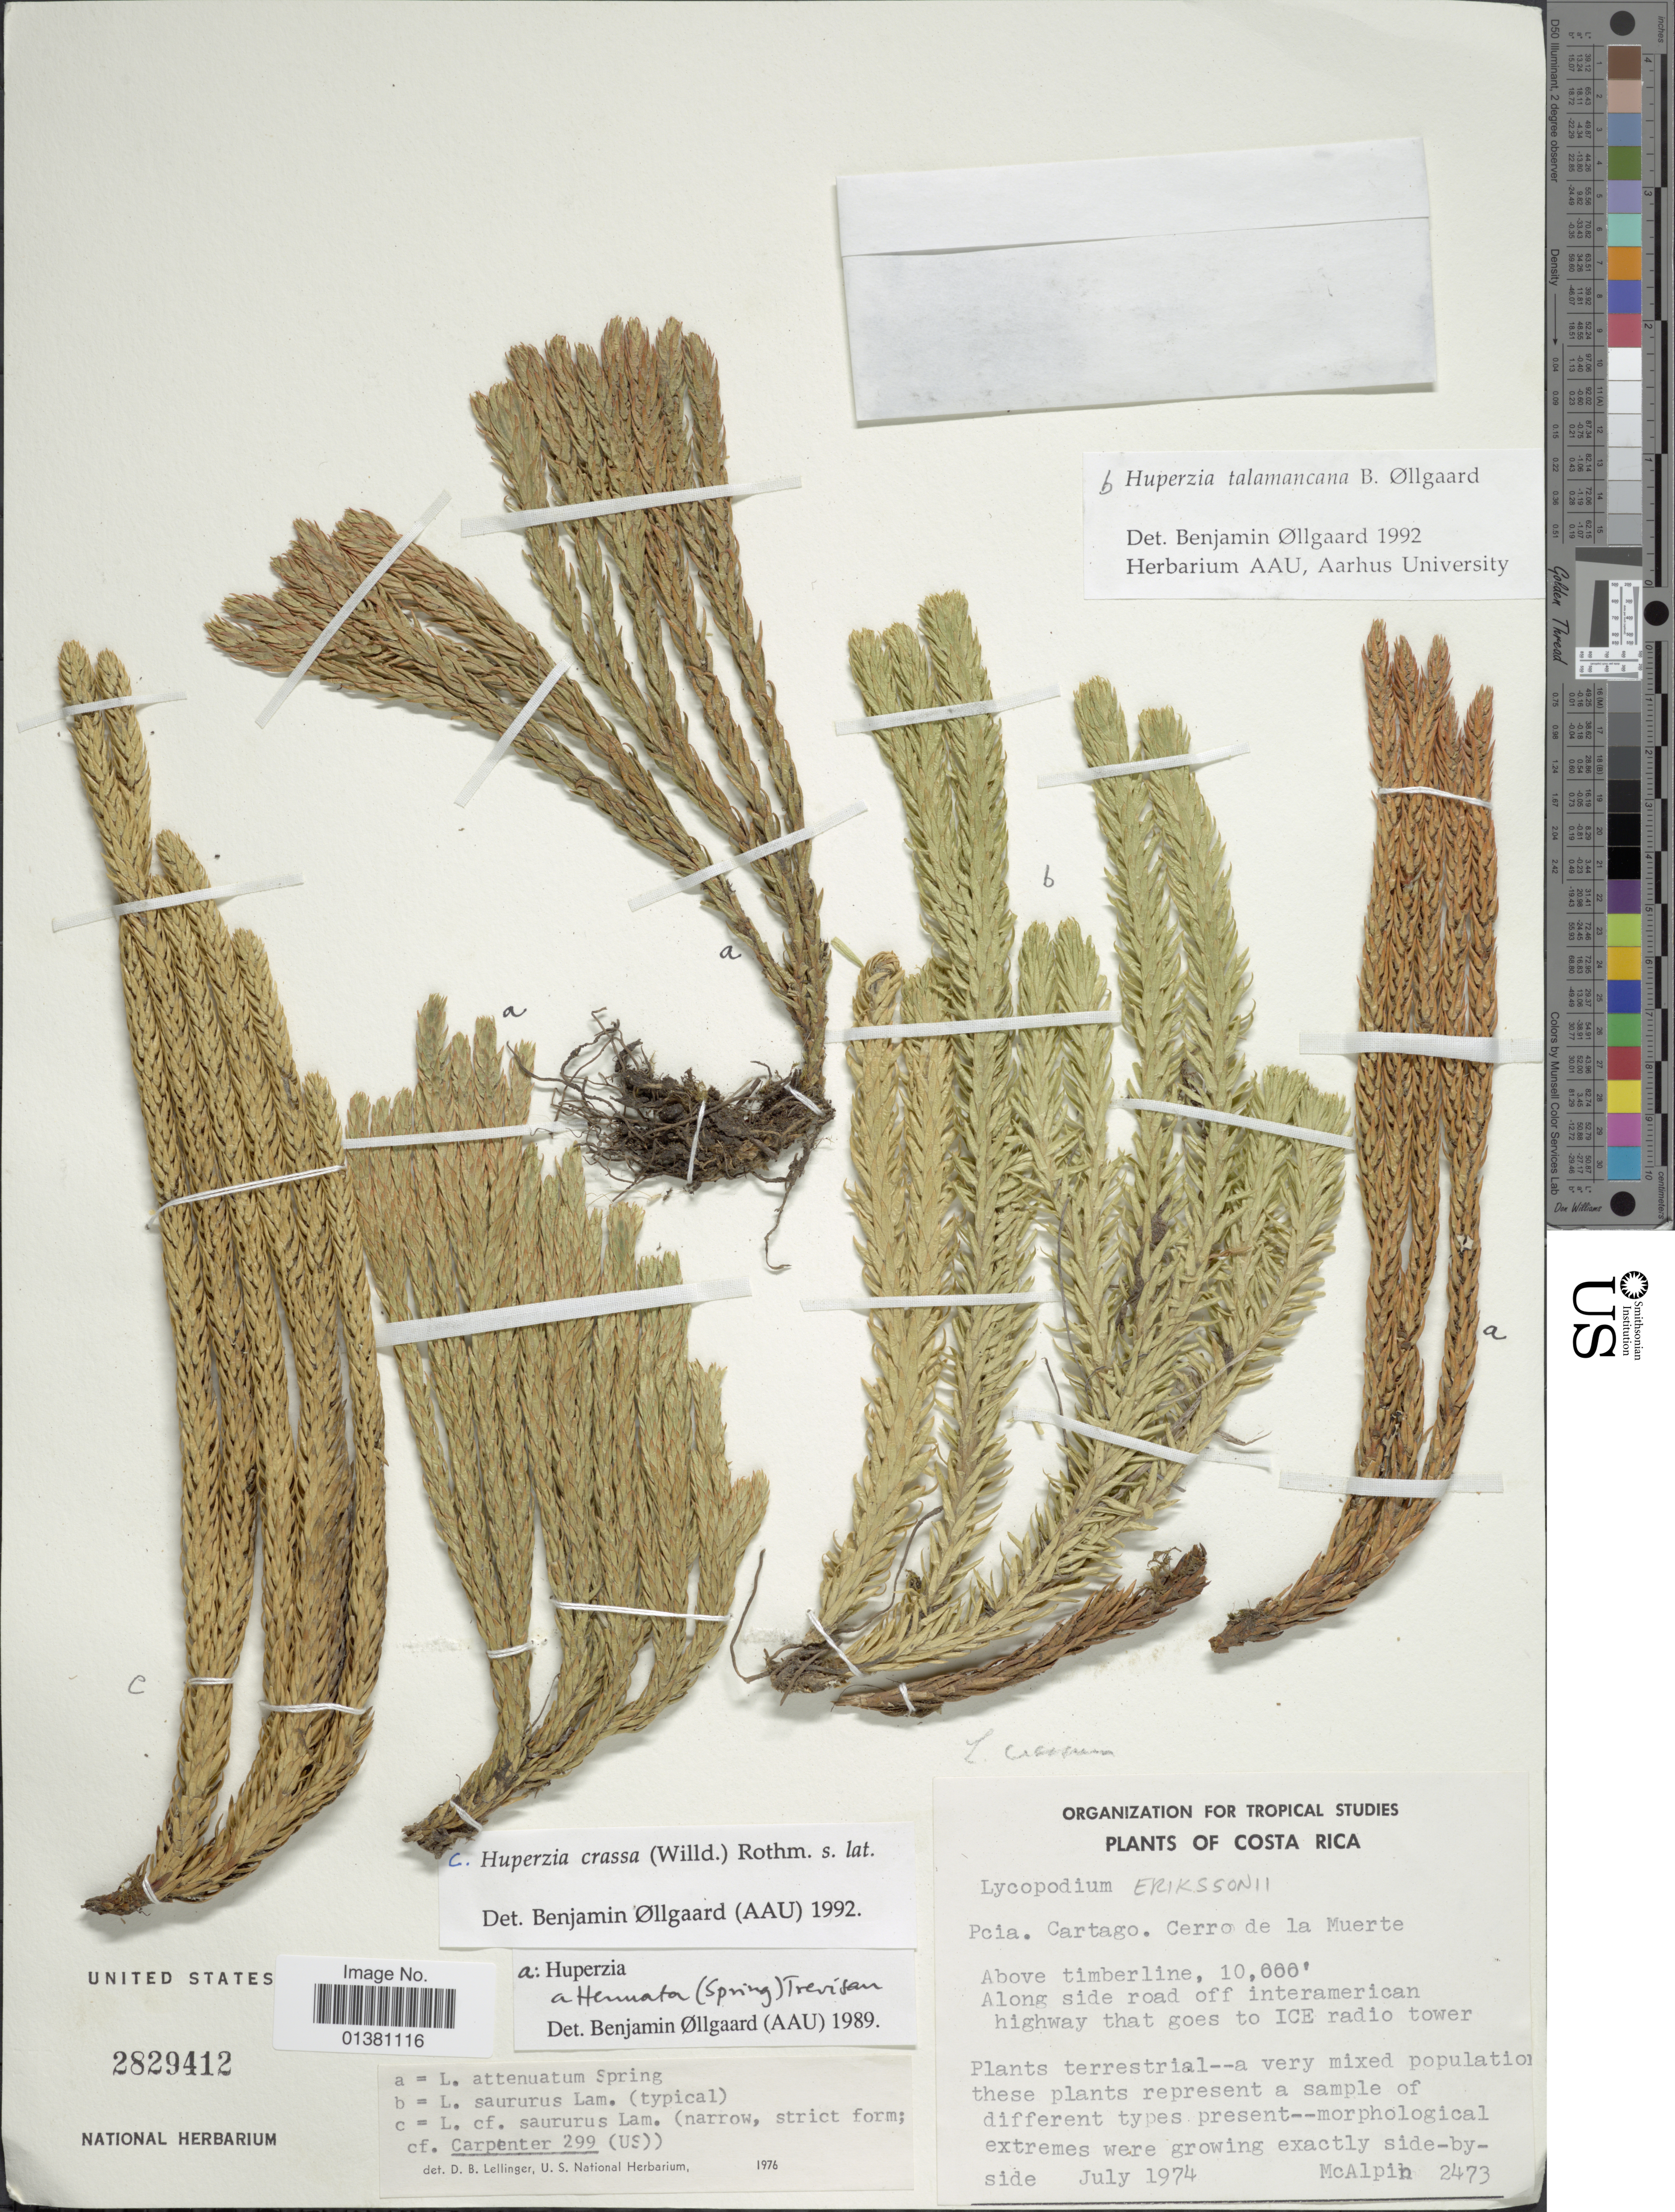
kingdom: Plantae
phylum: Tracheophyta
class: Lycopodiopsida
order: Lycopodiales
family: Lycopodiaceae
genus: Phlegmariurus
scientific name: Phlegmariurus talamancanus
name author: (B. Øllg.) B. Øllg.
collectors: -- McAlpin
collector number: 2473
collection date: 1974-07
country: Costa Rica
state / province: Cartago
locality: Pcia, cerro de la Muerte, Above timberline, Along side road off interamerican highway that goes to ICE radio tower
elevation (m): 3048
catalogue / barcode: US 2829412